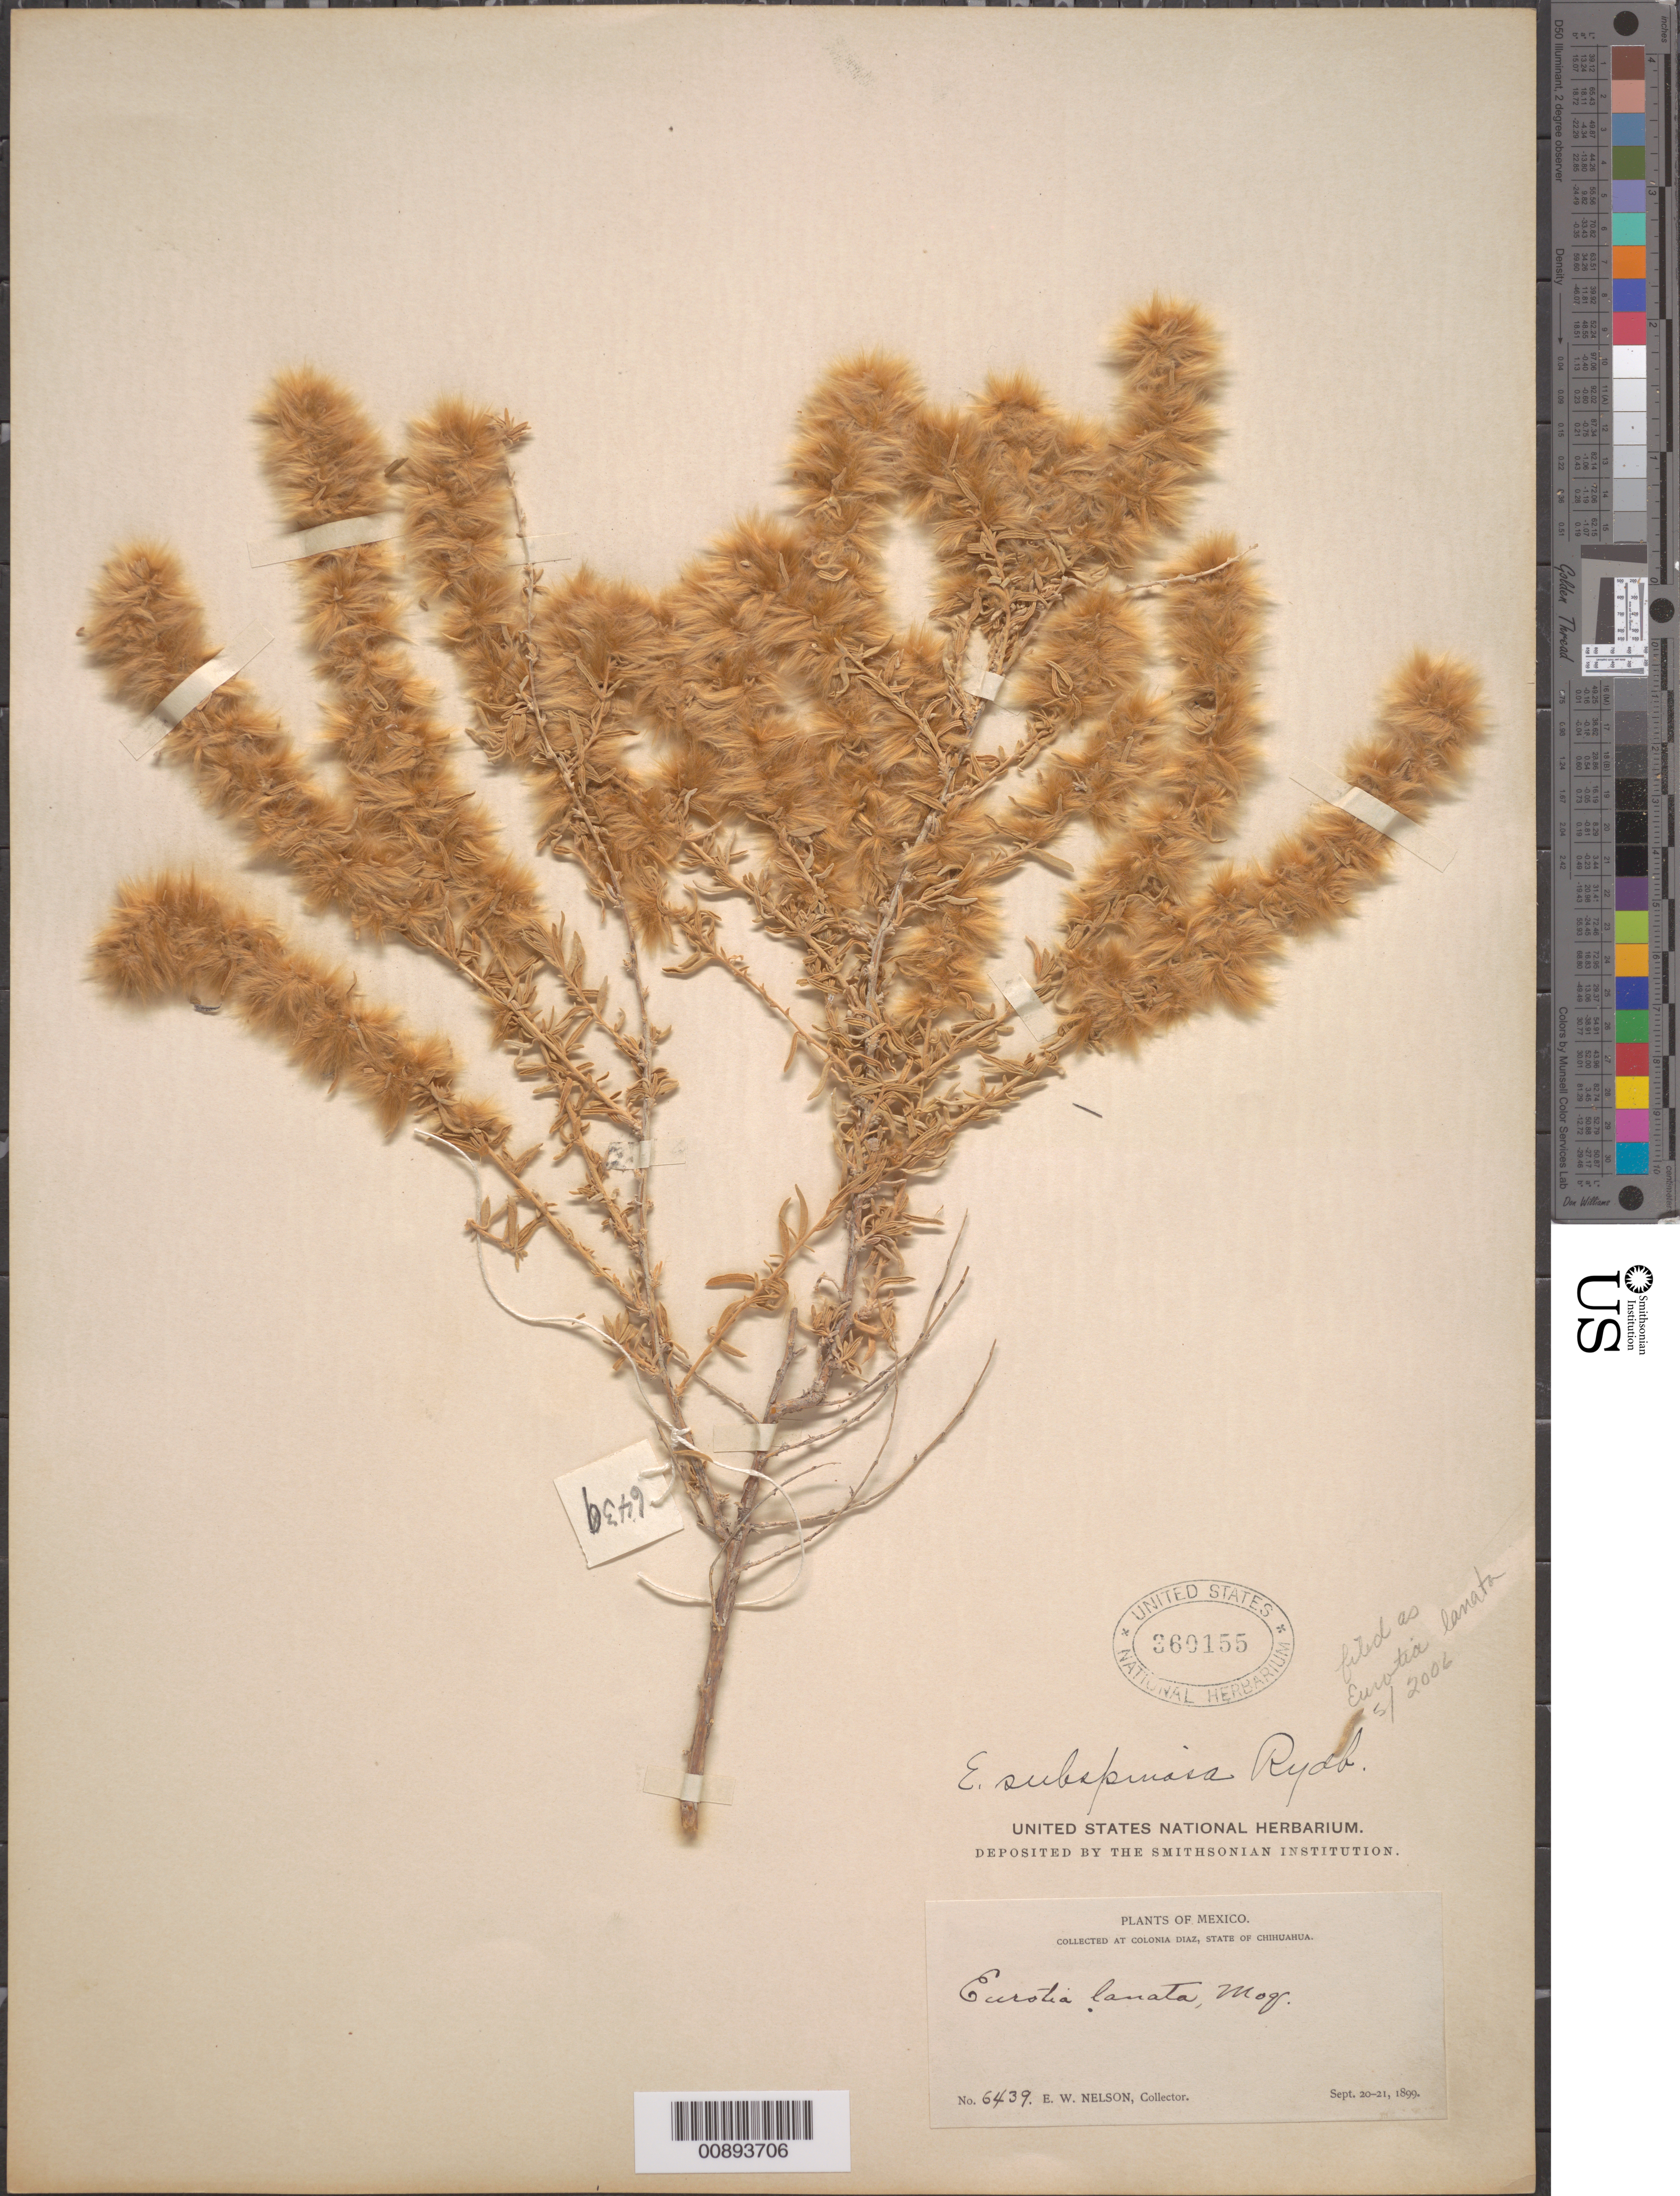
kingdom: Plantae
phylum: Tracheophyta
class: Magnoliopsida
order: Caryophyllales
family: Amaranthaceae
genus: Krascheninnikovia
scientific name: Krascheninnikovia lanata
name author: (Pursh) A. Meeuse & A.Smit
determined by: U.S. National Herbarium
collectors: E. W. Nelson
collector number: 6439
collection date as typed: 20 Sep 1899 to 21 Sep 1899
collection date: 1899-09-20/1899-09-21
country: Mexico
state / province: Chihuahua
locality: Colonia Díaz, Chihuahua.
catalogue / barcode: US 360155